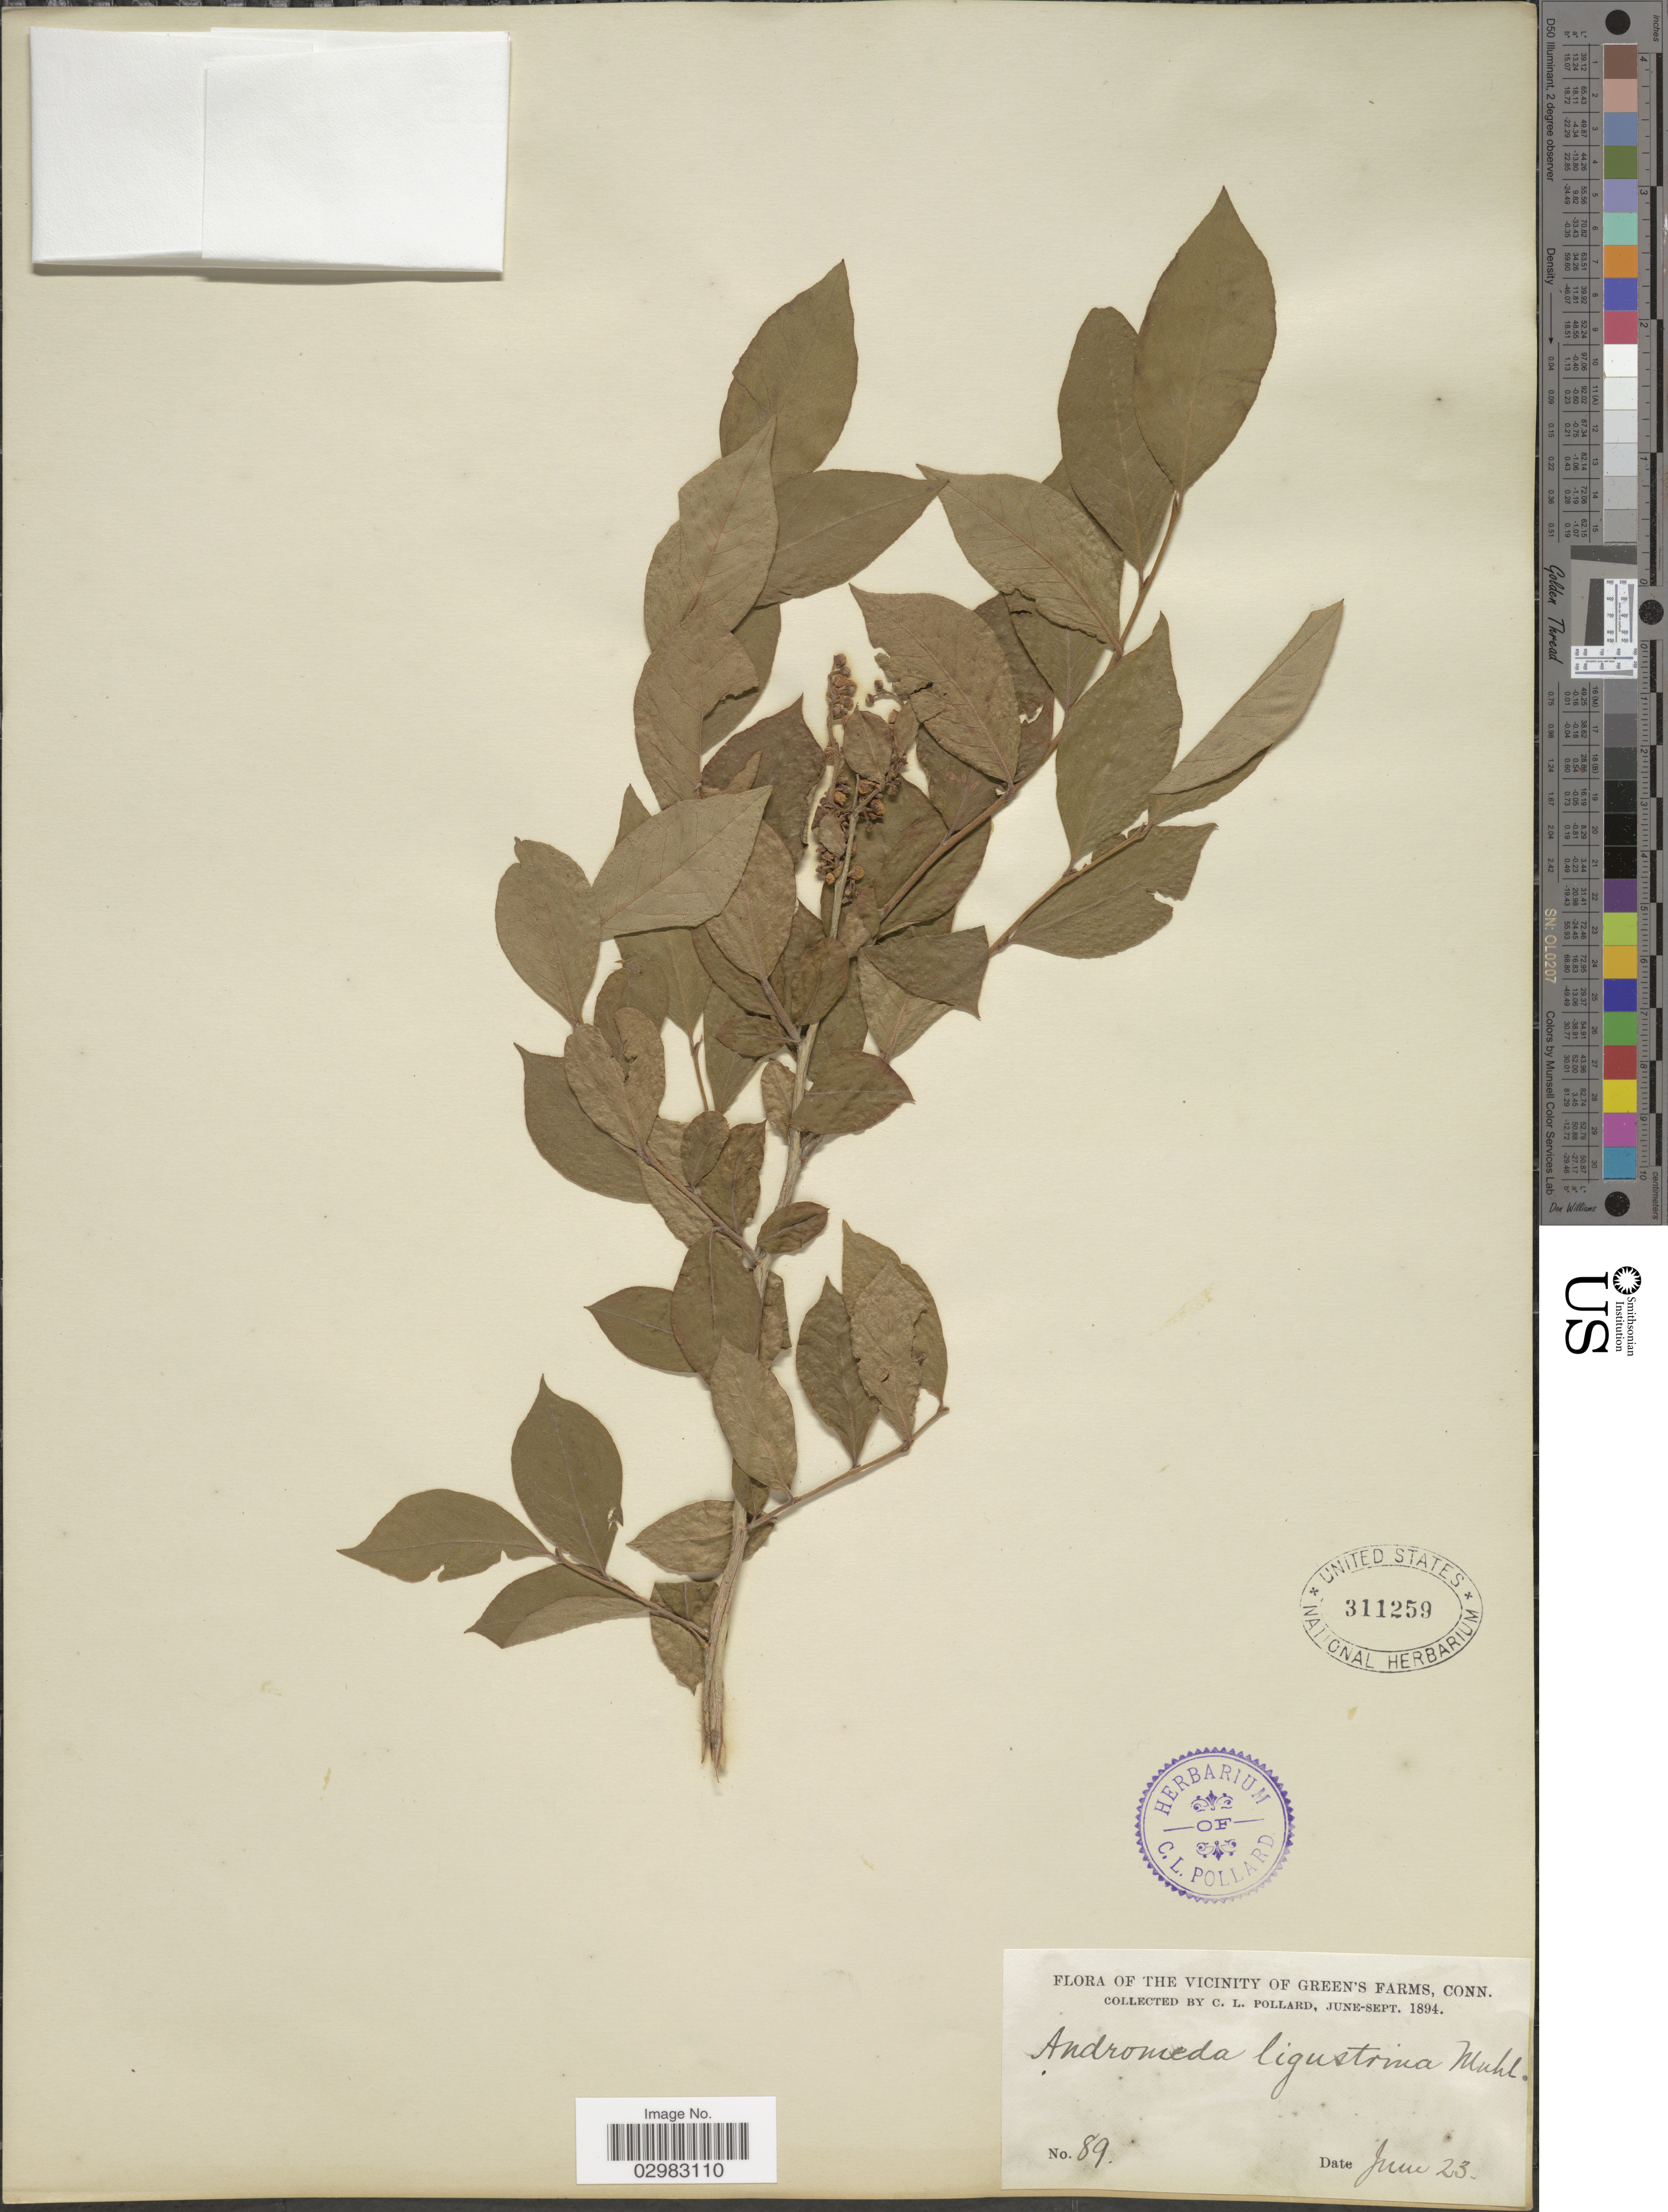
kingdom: Plantae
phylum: Tracheophyta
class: Magnoliopsida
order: Ericales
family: Ericaceae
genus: Lyonia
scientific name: Lyonia ligustrina var. ligustrina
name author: (L.) DC.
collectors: C. L. Pollard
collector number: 89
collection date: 1894-06-23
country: United States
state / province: Connecticut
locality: The Vicinity of Green's Farms, Conn.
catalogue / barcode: US 311259